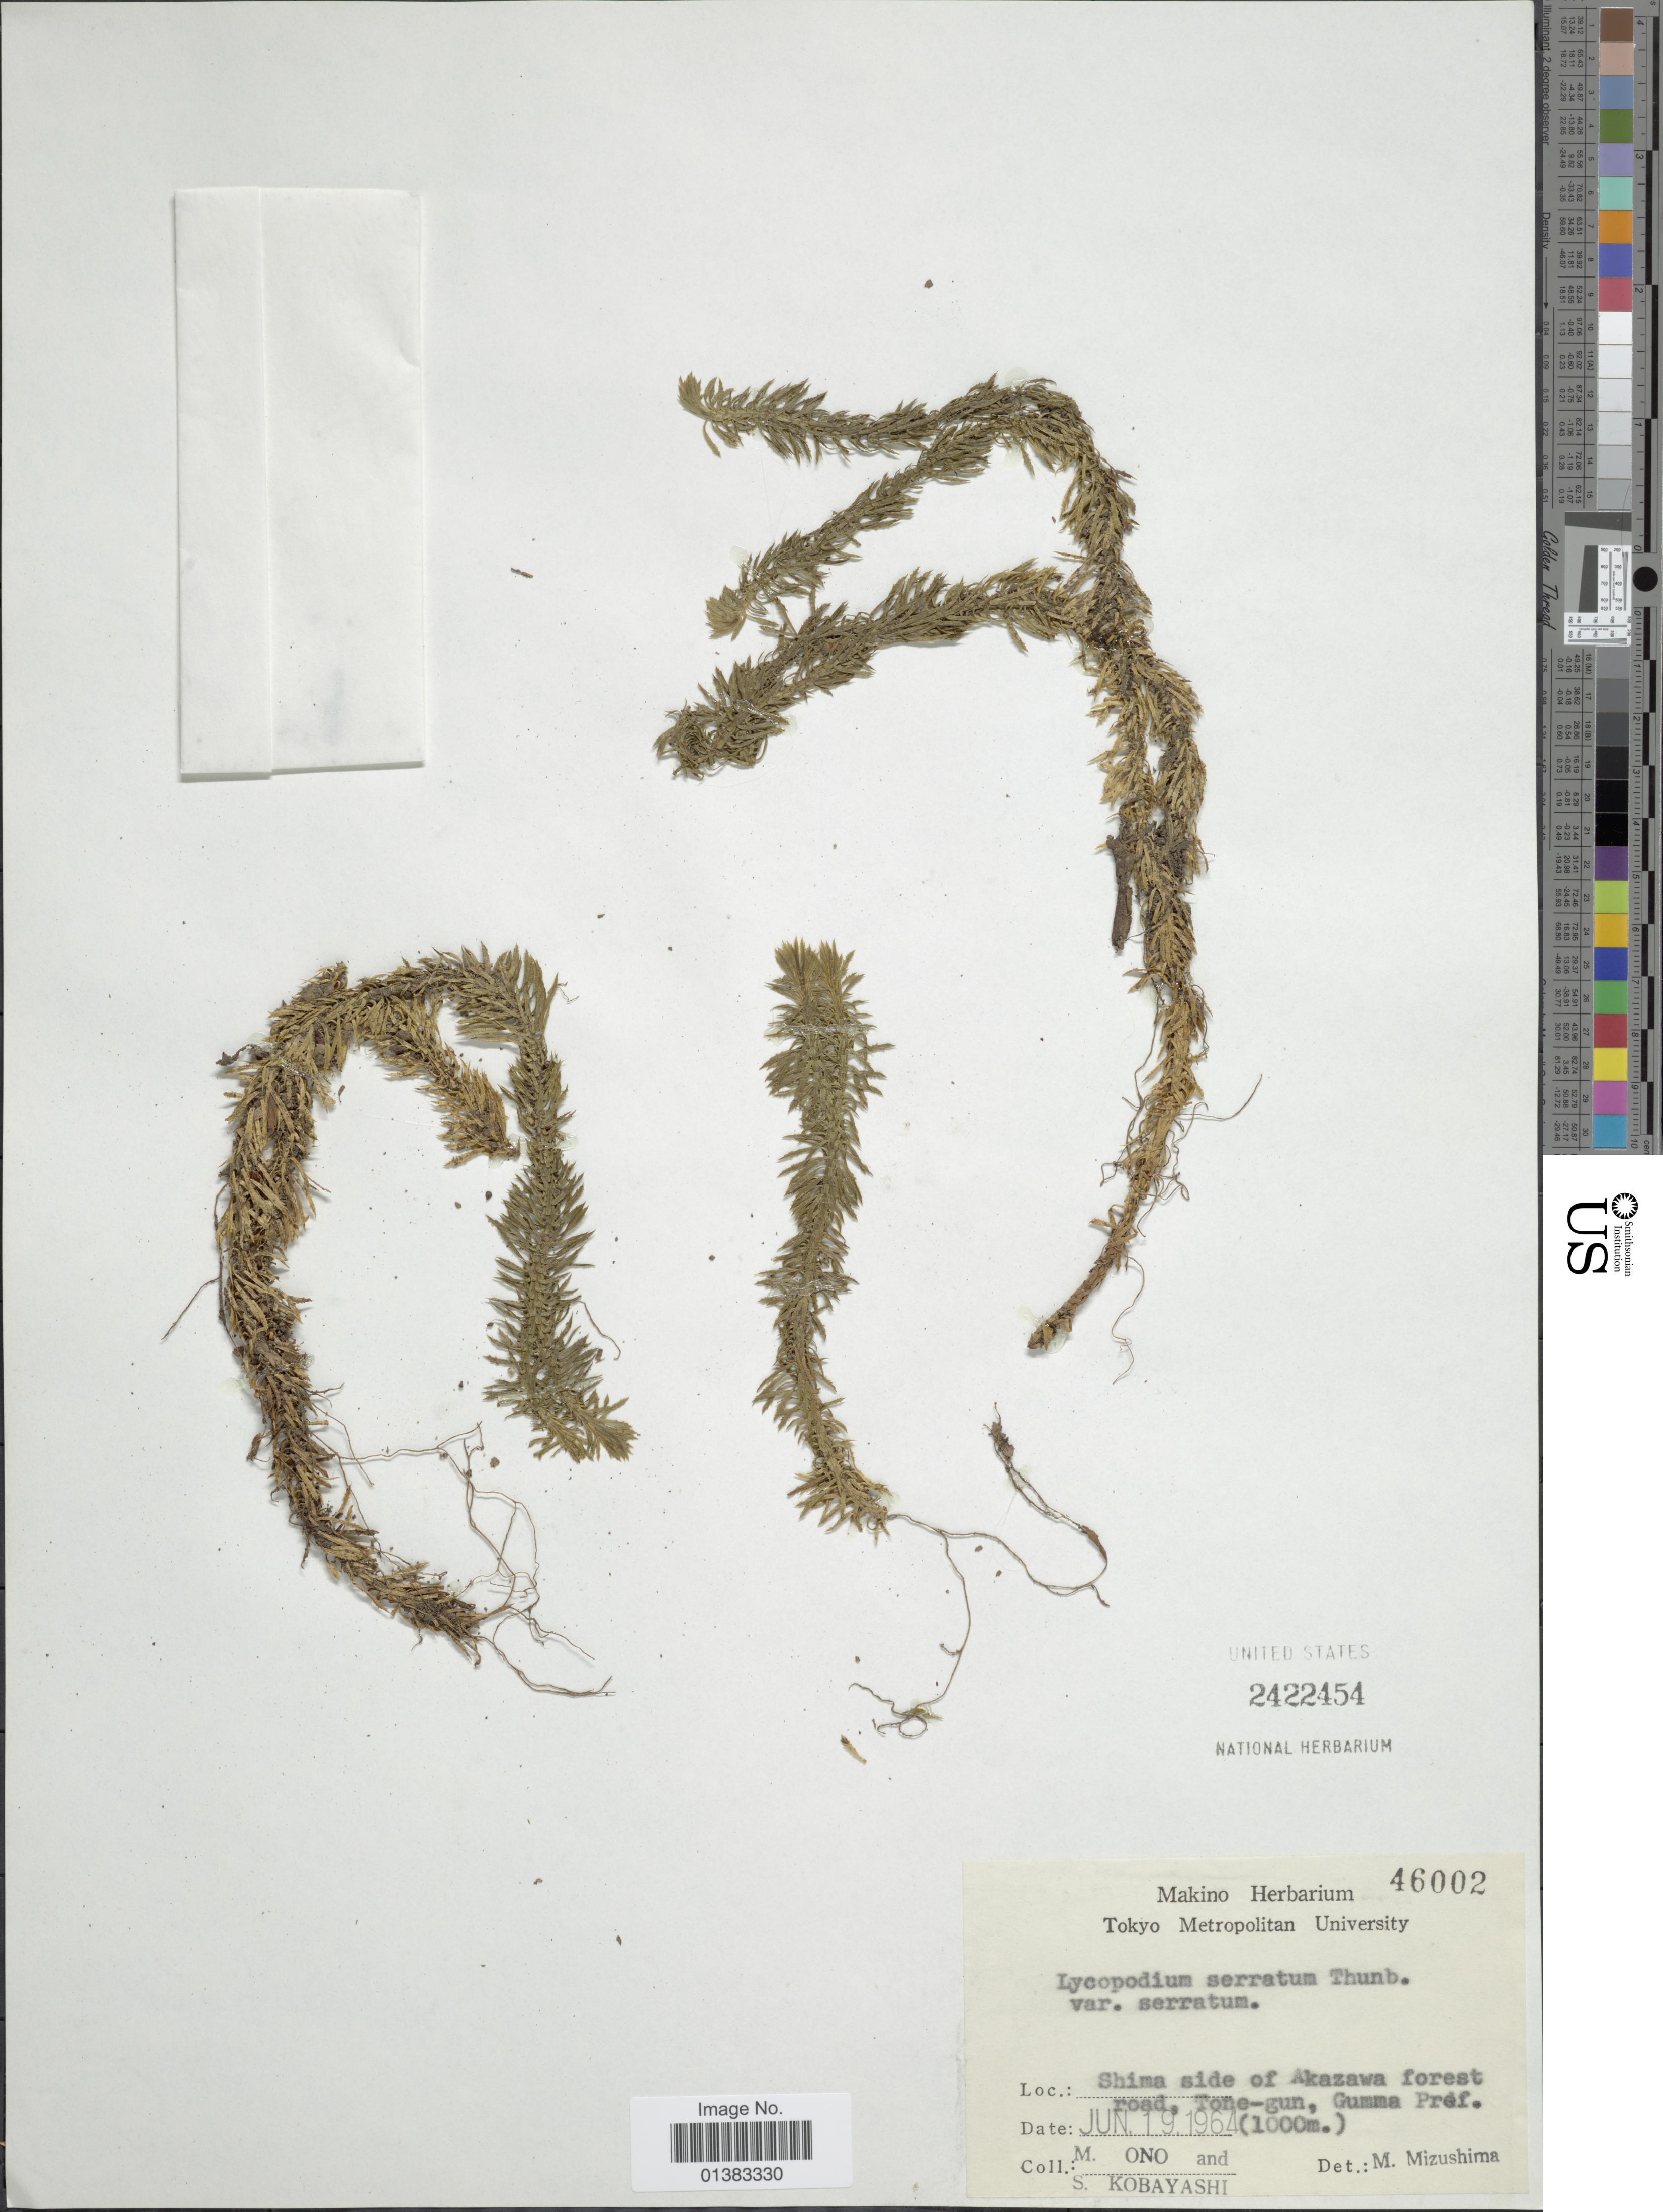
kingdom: Plantae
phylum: Tracheophyta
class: Lycopodiopsida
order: Lycopodiales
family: Lycopodiaceae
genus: Huperzia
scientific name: Huperzia serrata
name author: (Thunb.) Trevis.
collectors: M. Ono & S. Kobayashi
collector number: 46002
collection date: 1964-06-19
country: Japan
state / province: Gunma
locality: Shima side of Akazawa forest road, Tone-gun, Gumma Pref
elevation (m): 1000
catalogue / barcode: US 2422454